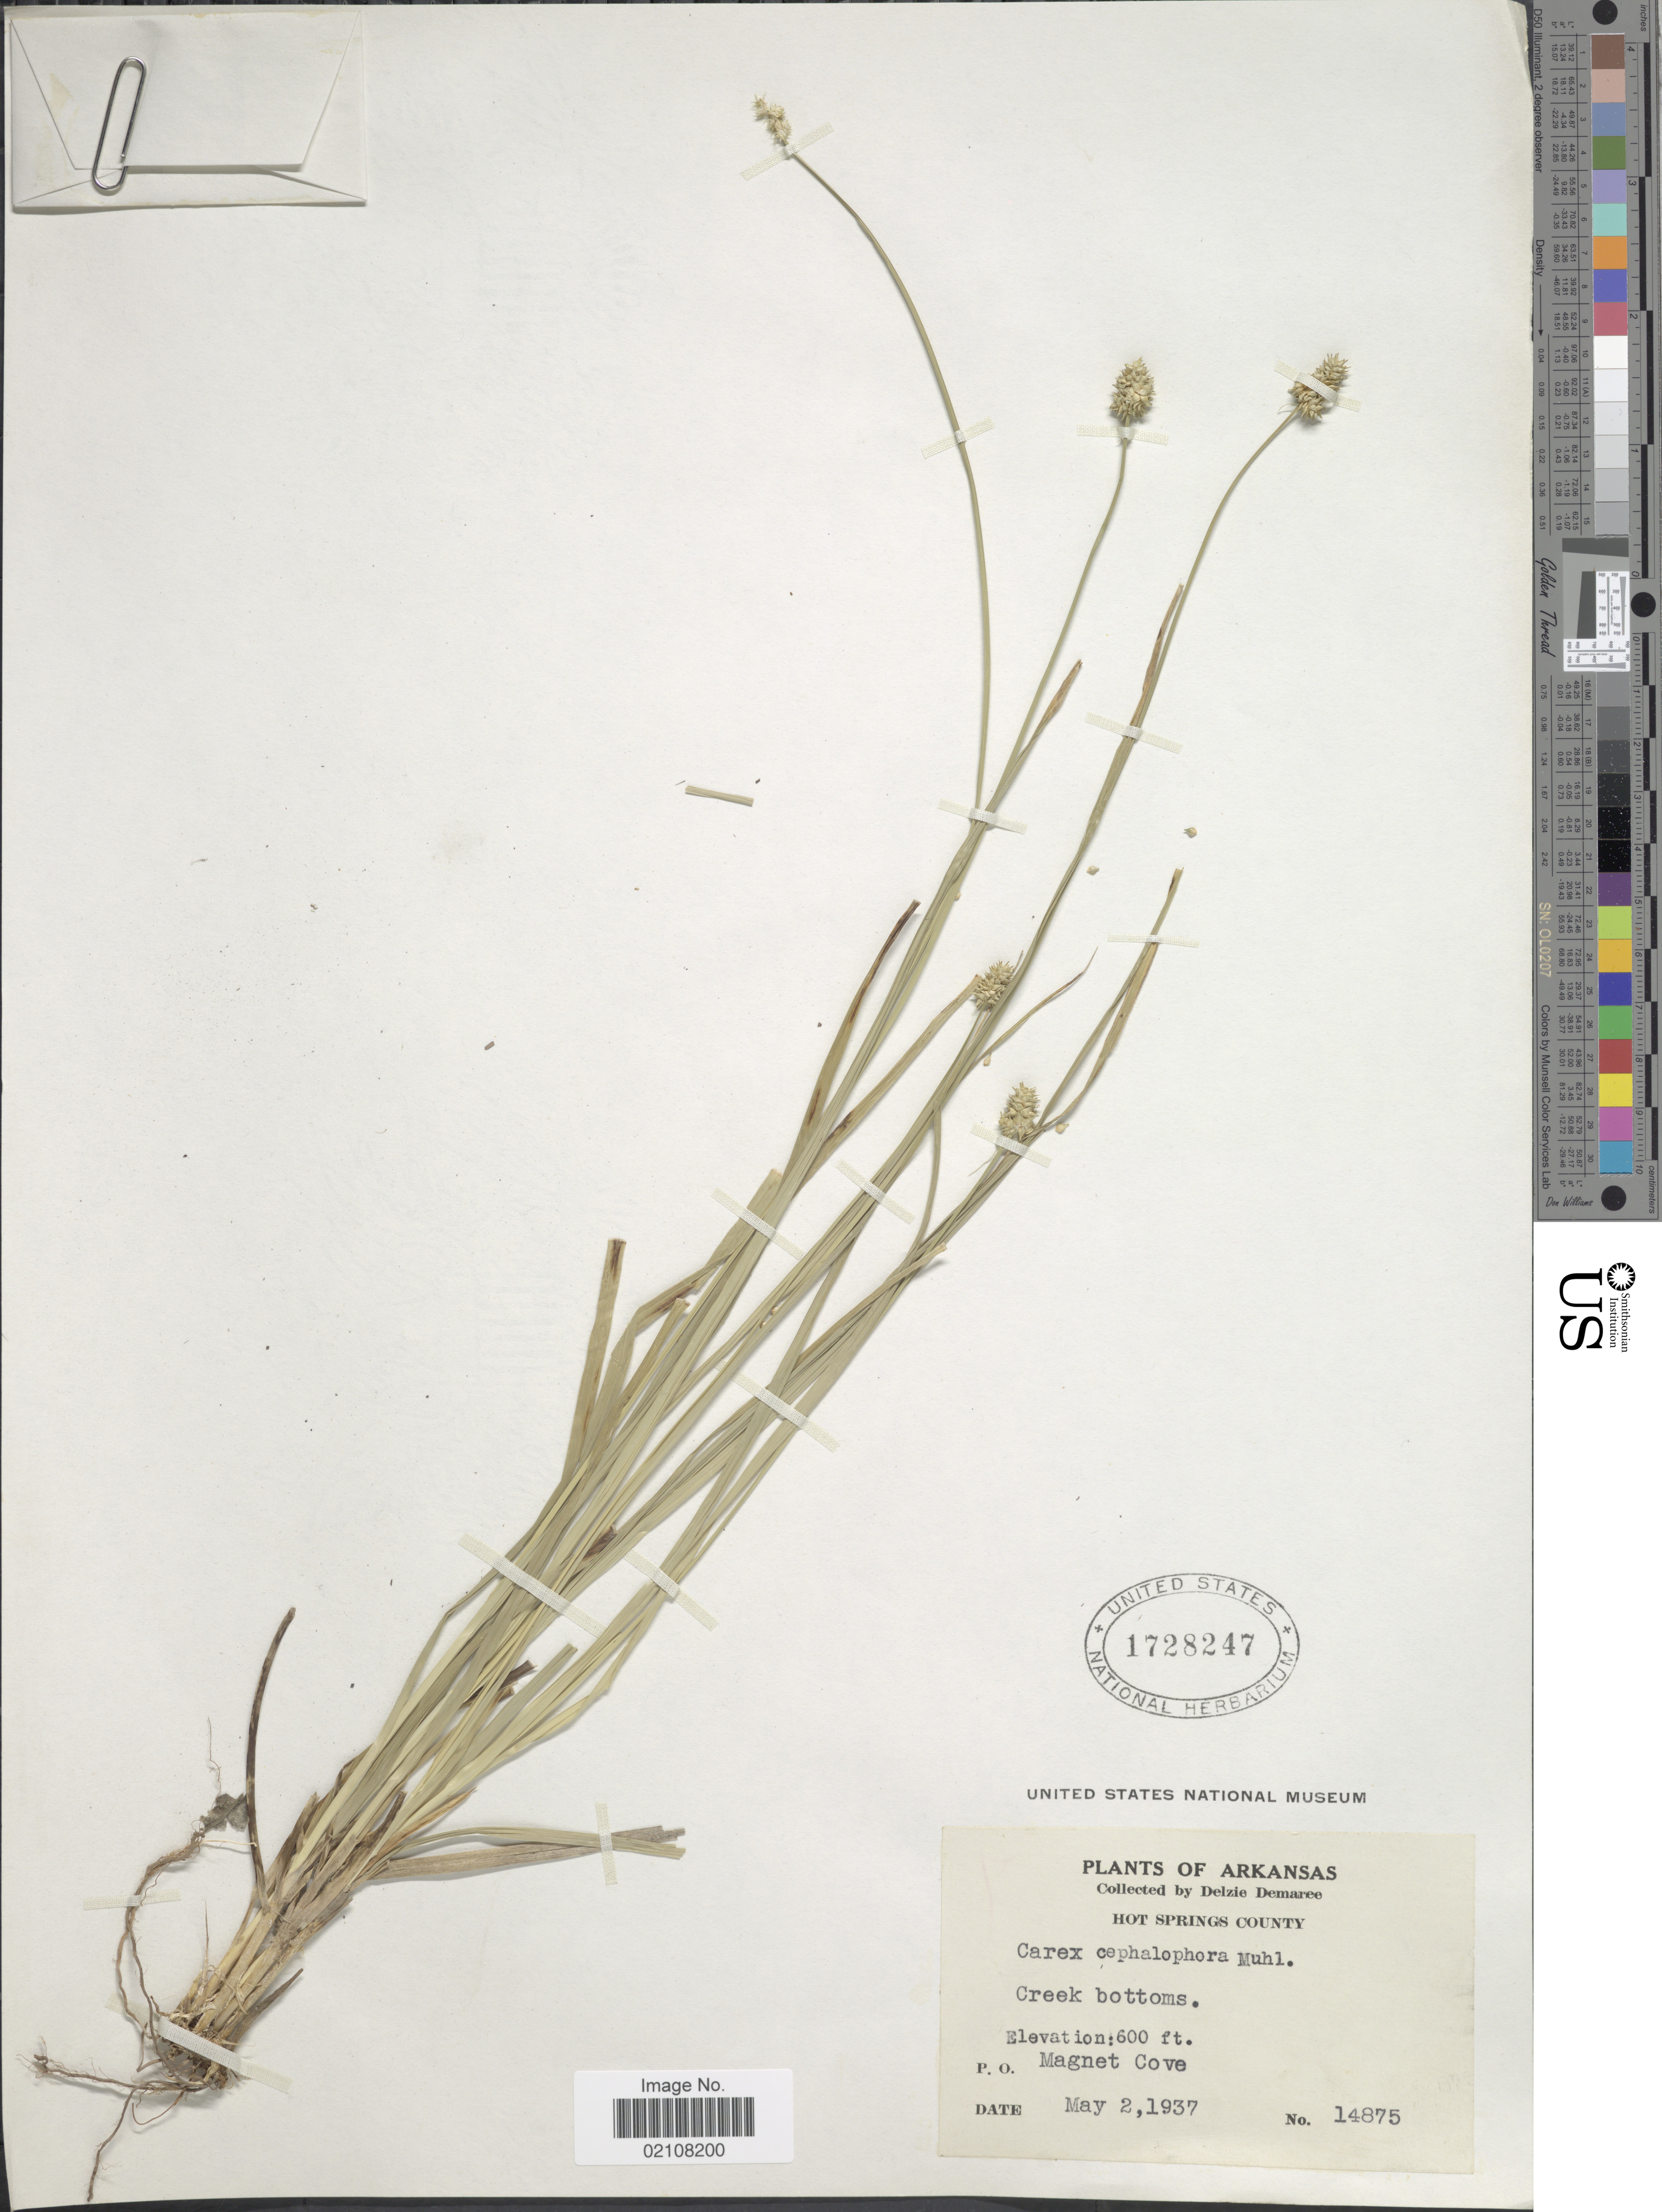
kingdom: Plantae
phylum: Tracheophyta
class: Liliopsida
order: Poales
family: Cyperaceae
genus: Carex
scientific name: Carex cephalophora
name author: Muhl. ex Willd.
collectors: D. Demaree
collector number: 14875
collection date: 1937-05-02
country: United States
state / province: Arkansas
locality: Hot Spring County, Creek bottoms, Magnet Cove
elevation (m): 183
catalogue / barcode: US 1728247